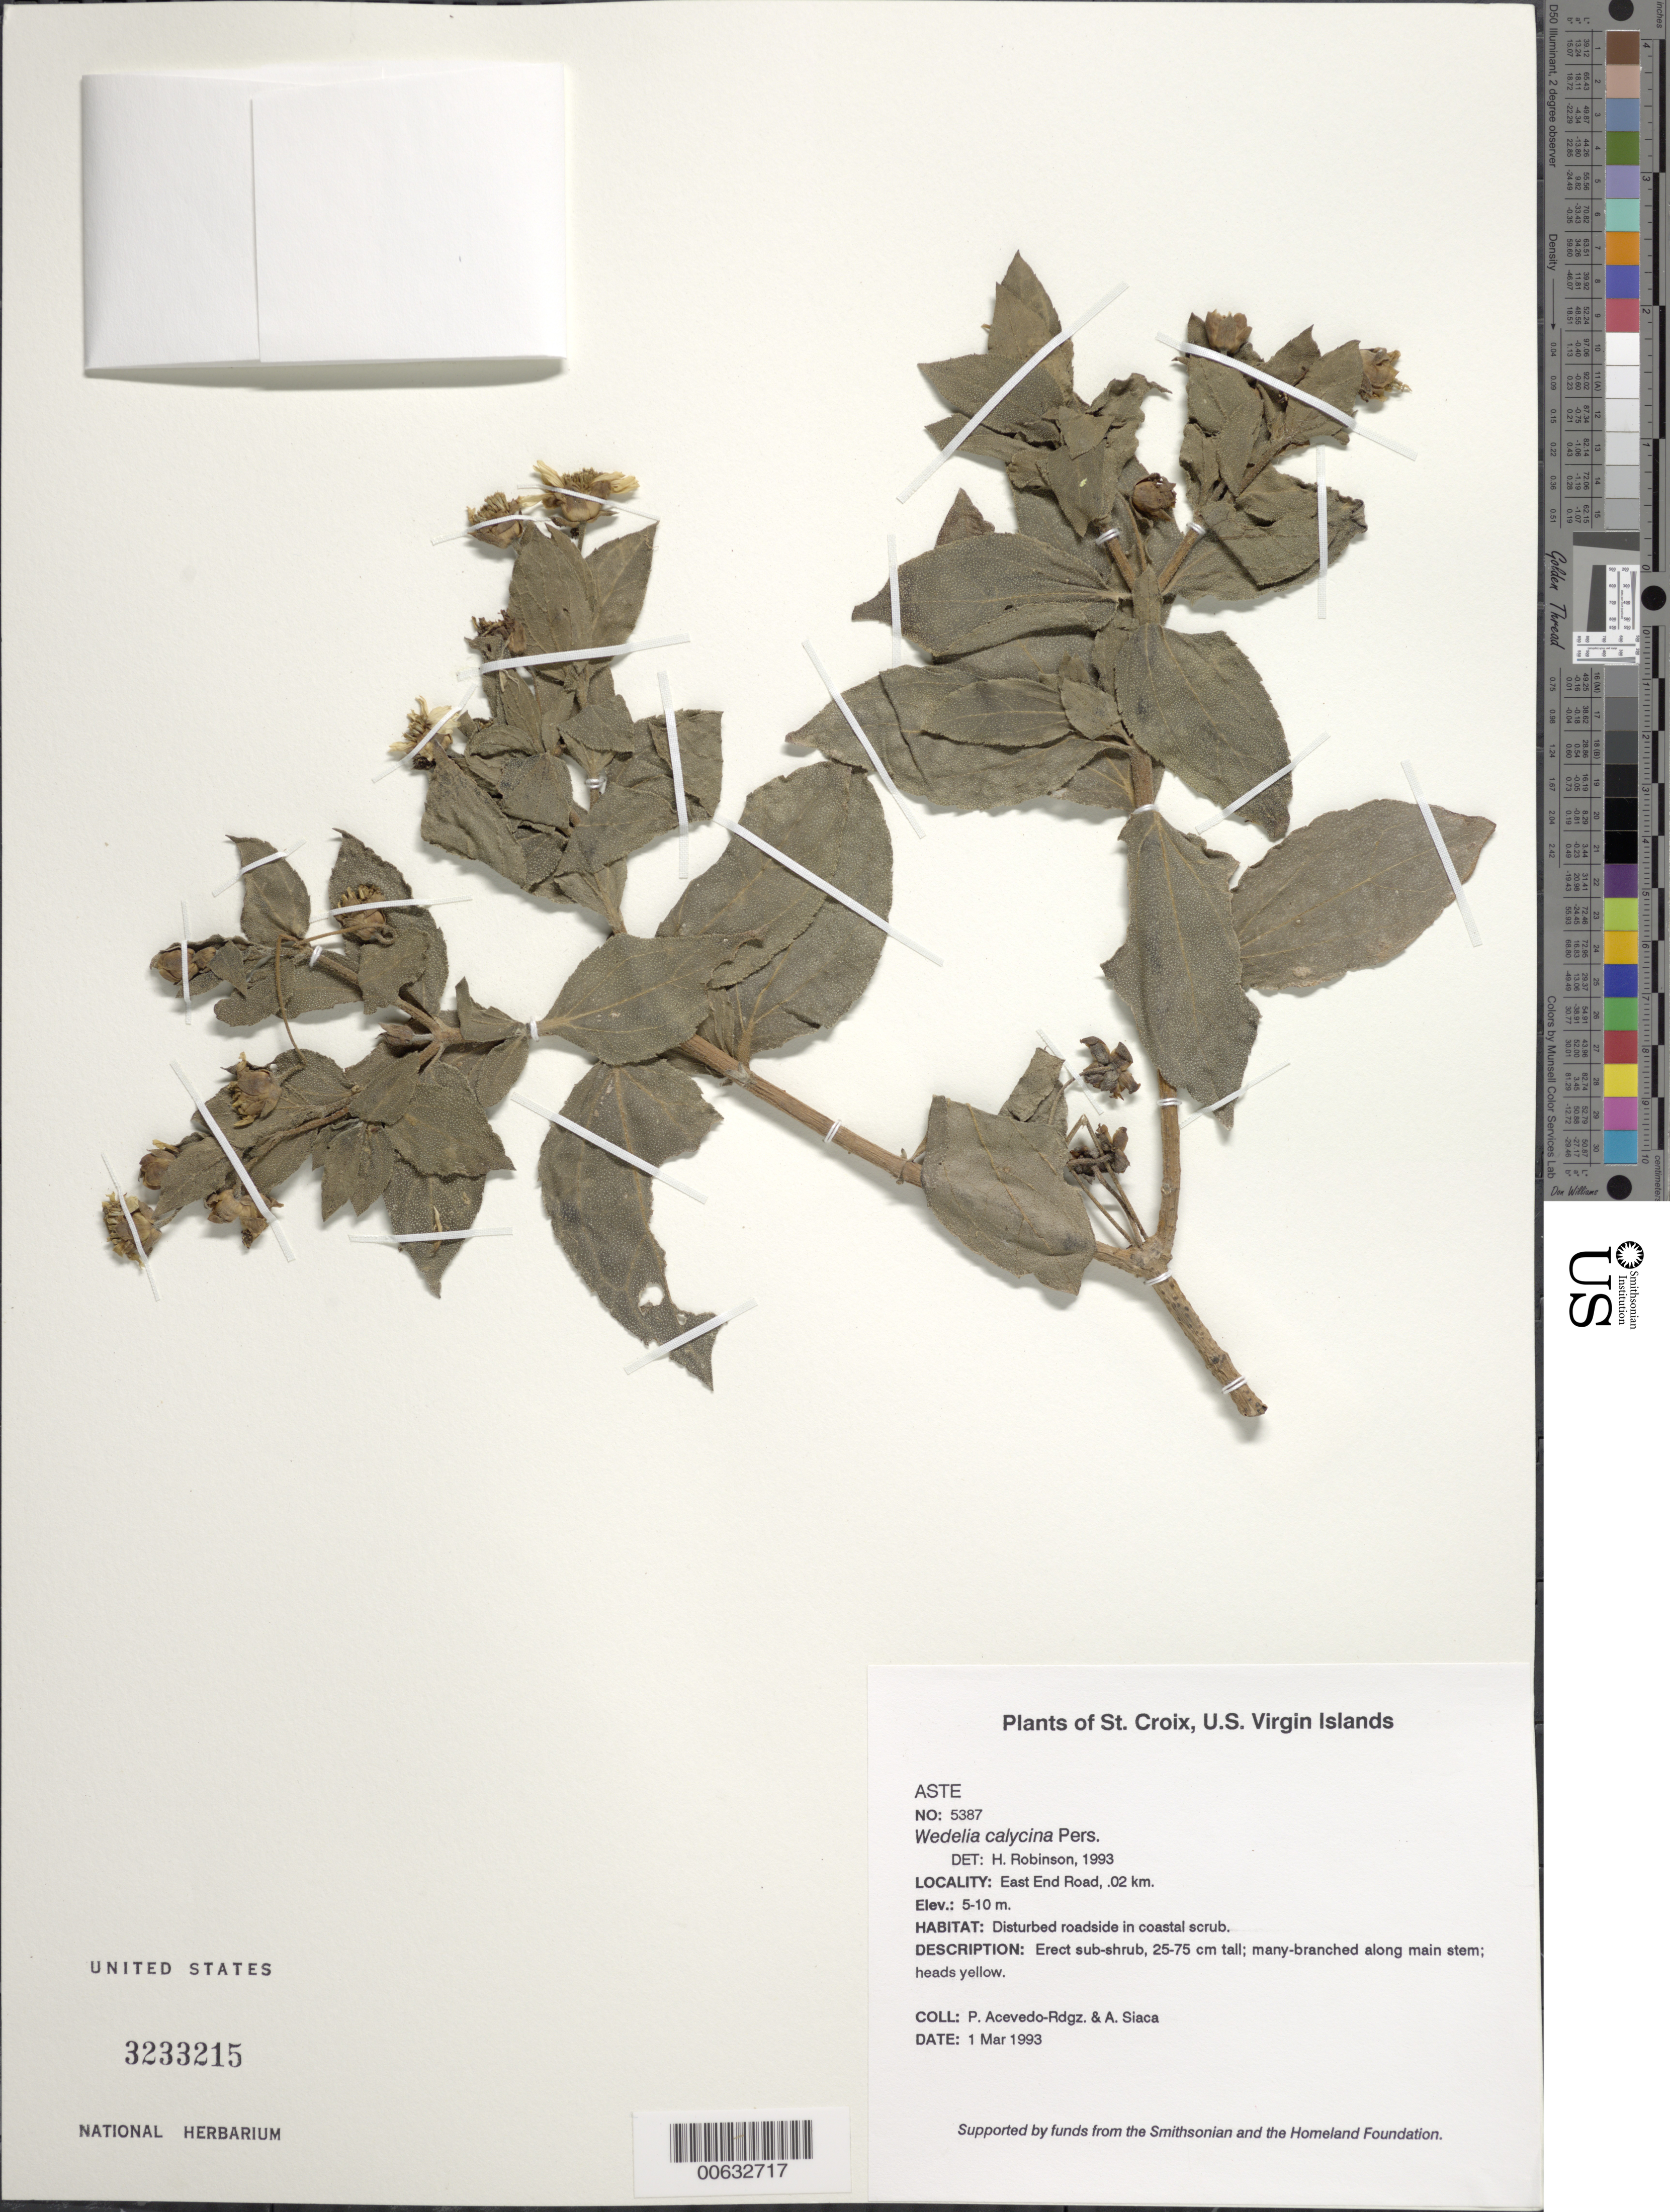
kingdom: Plantae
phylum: Tracheophyta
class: Magnoliopsida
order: Asterales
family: Asteraceae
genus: Wedelia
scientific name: Wedelia calycina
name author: Rich.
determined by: Robinson, Harold E., (US)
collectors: P. Acevedo-Rodr. & A. Siaca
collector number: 5387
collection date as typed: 01 Mar 1993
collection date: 1993-03-01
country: U.S. Virgin Islands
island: St. Croix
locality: East End Road, .02 km.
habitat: Disturbed roadside in coastal scrub.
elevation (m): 5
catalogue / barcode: US 3233215